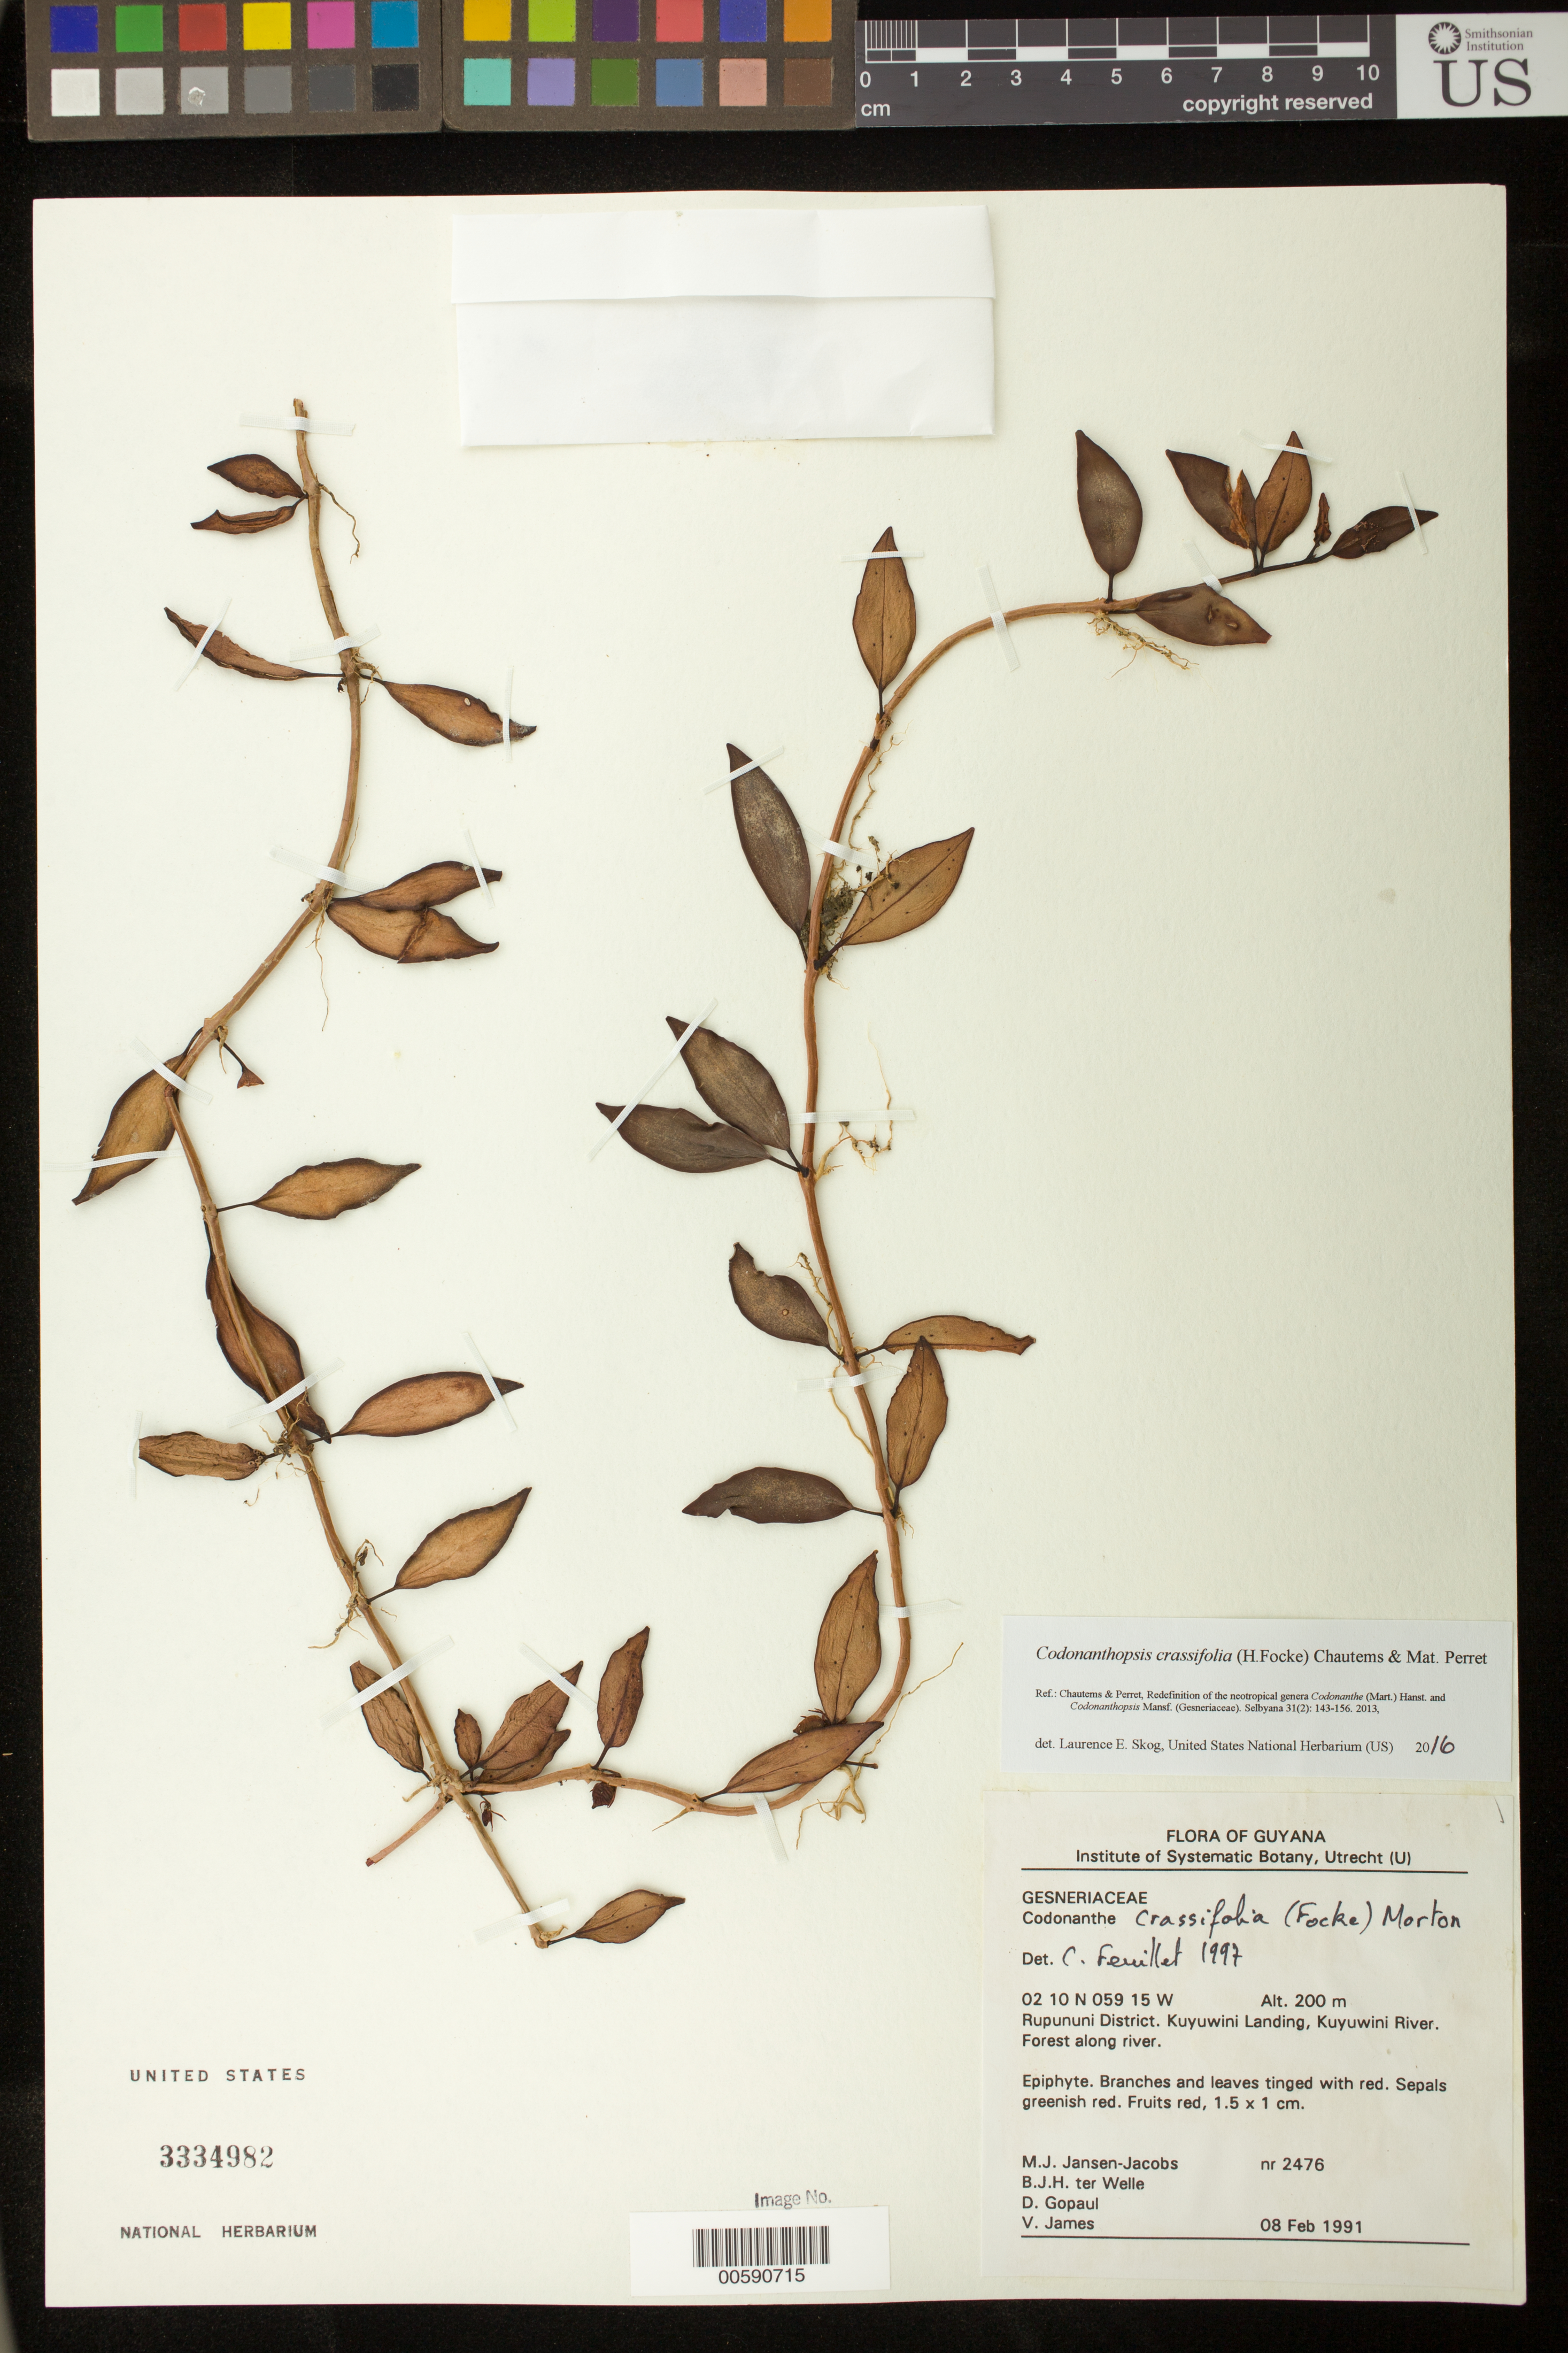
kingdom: Plantae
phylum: Tracheophyta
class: Magnoliopsida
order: Lamiales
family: Gesneriaceae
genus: Codonanthopsis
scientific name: Codonanthopsis crassifolia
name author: (H. Focke) Chautems & Mat.Perret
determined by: Skog, Laurence E.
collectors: M. J. Jansen-Jacobs, B. Welle, D. Gopaul & V. James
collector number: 2476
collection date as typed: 08 Feb 1991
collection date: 1991-02-08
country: Guyana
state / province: U. Takutu-U. Essequibo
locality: Rupununi District, Kuyuwini Landing, Kuyuwini River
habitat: Forest along river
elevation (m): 200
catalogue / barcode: US 3334982